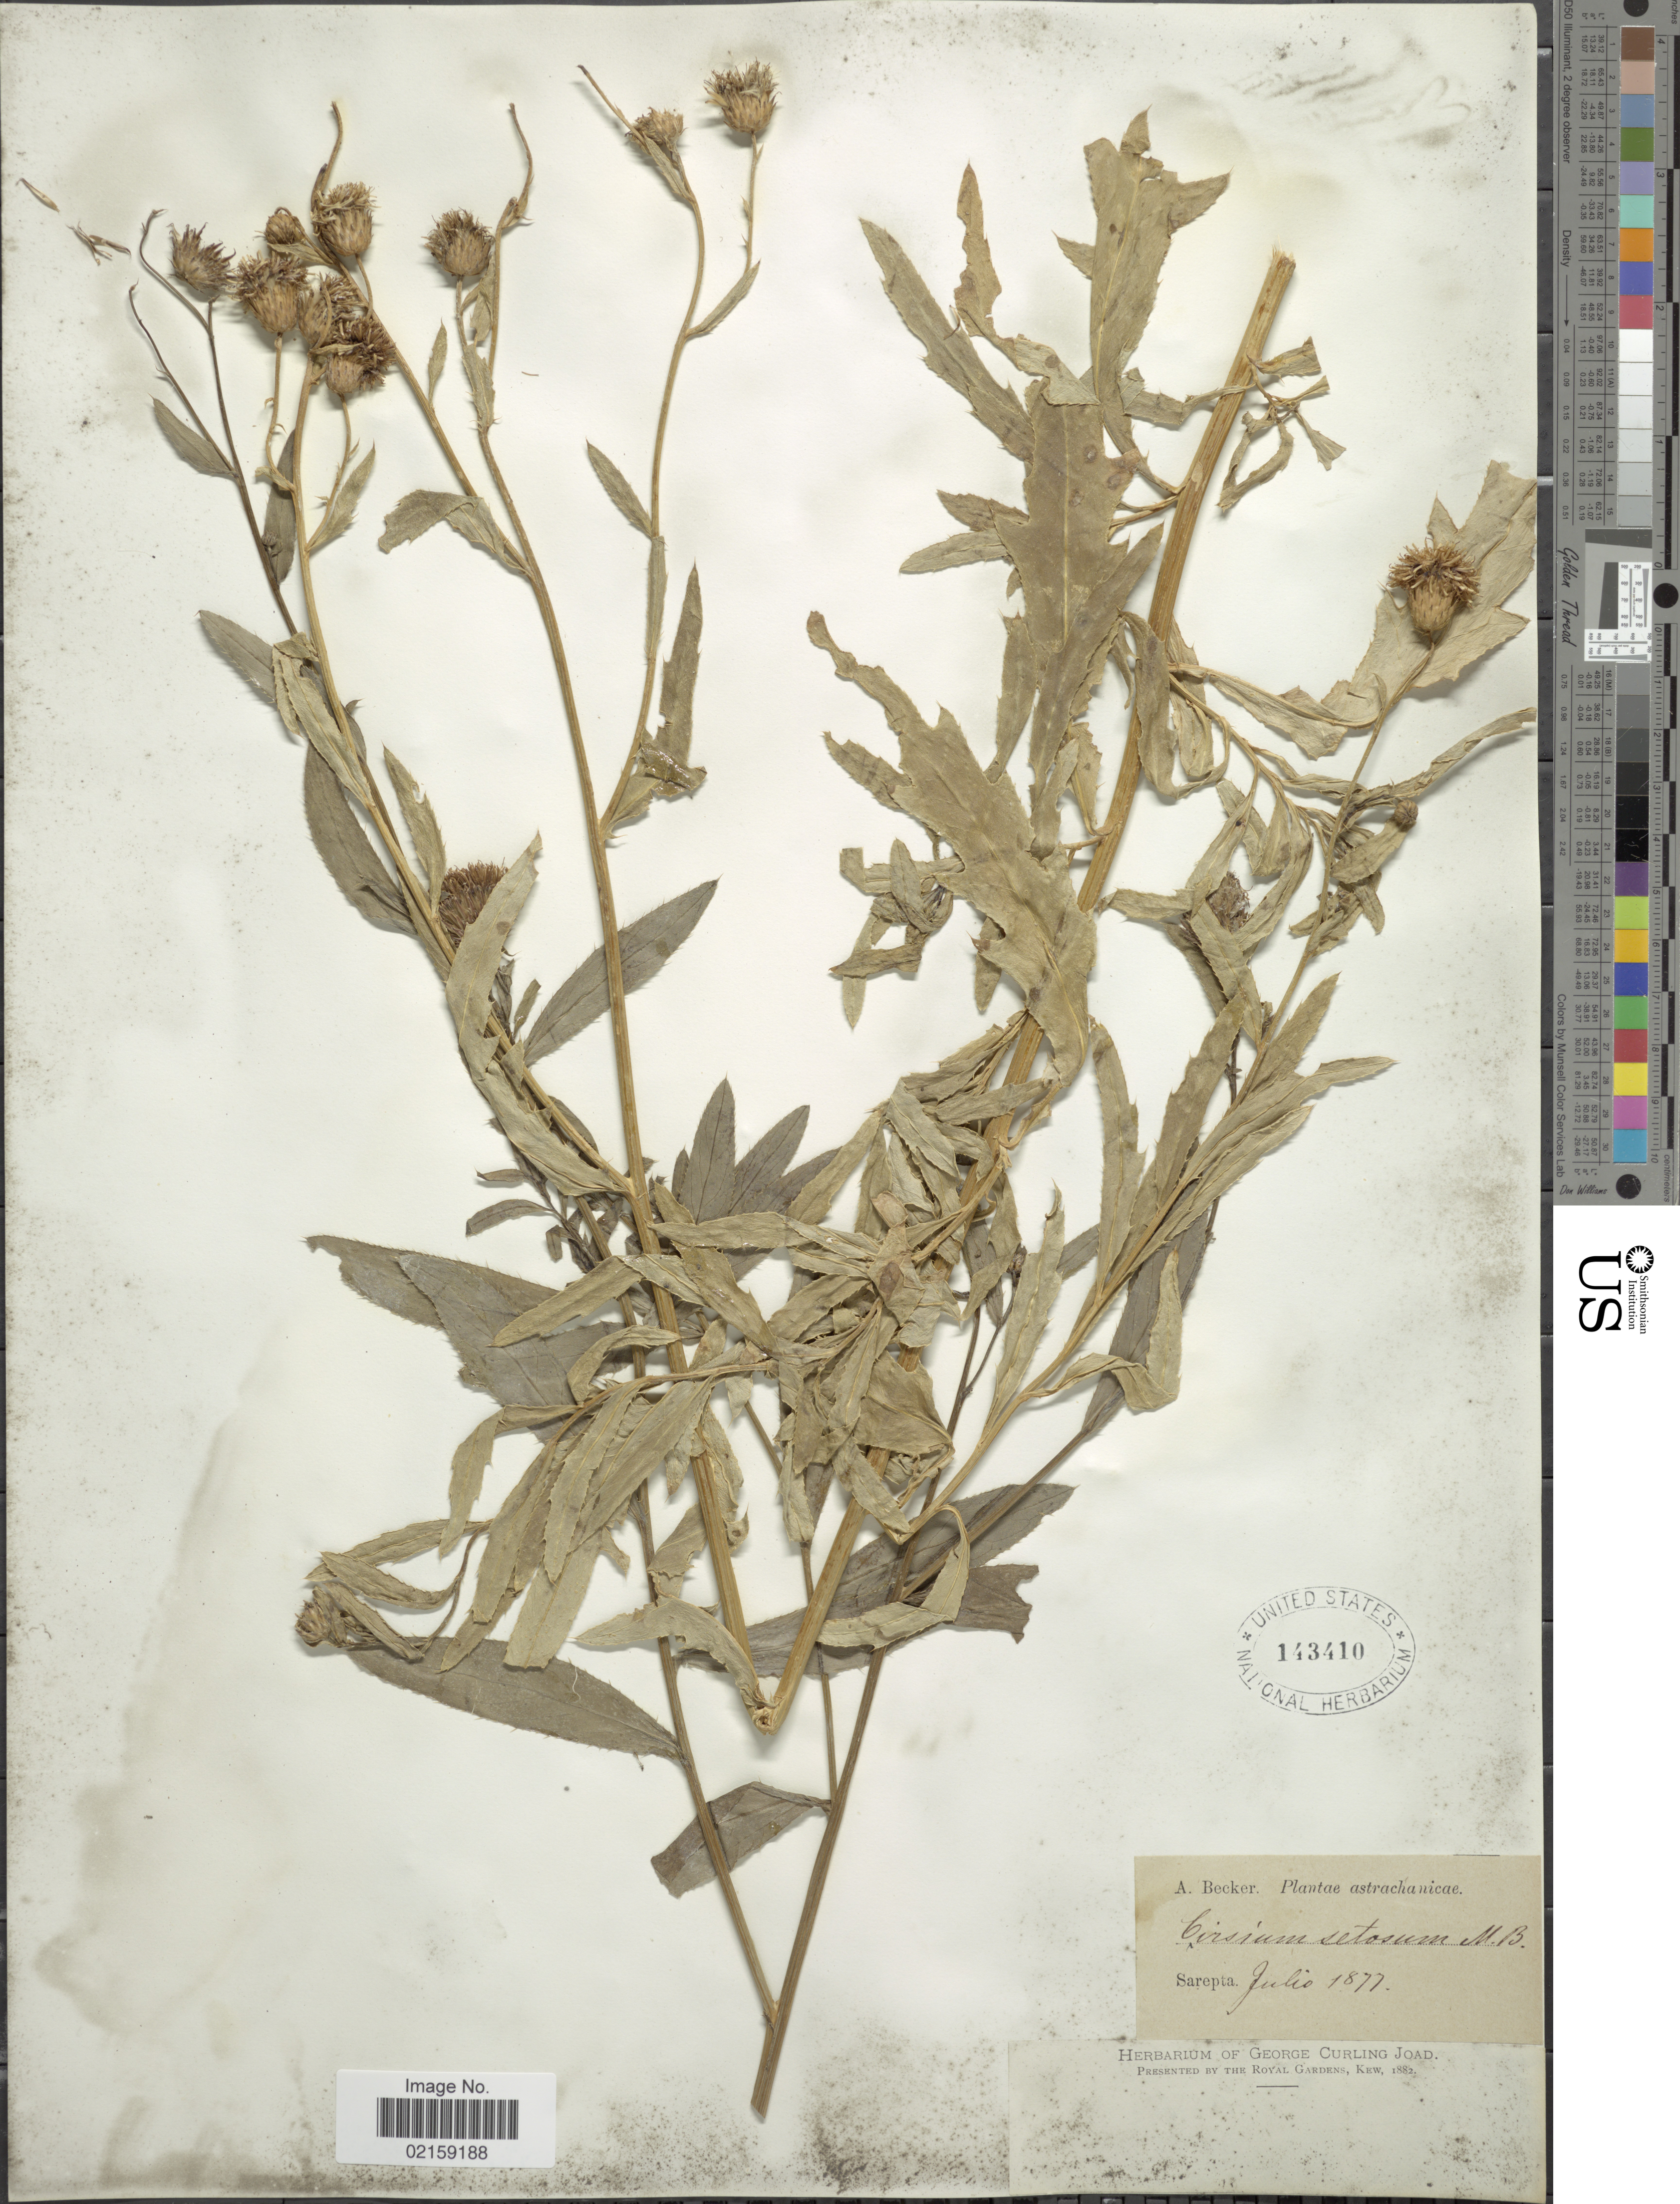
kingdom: Plantae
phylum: Tracheophyta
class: Magnoliopsida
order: Asterales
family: Asteraceae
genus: Cirsium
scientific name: Cirsium arvense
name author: (L.) Scop.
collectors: A. Becker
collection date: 1877-07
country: Russian Federation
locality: Sarepta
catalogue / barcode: US 143410